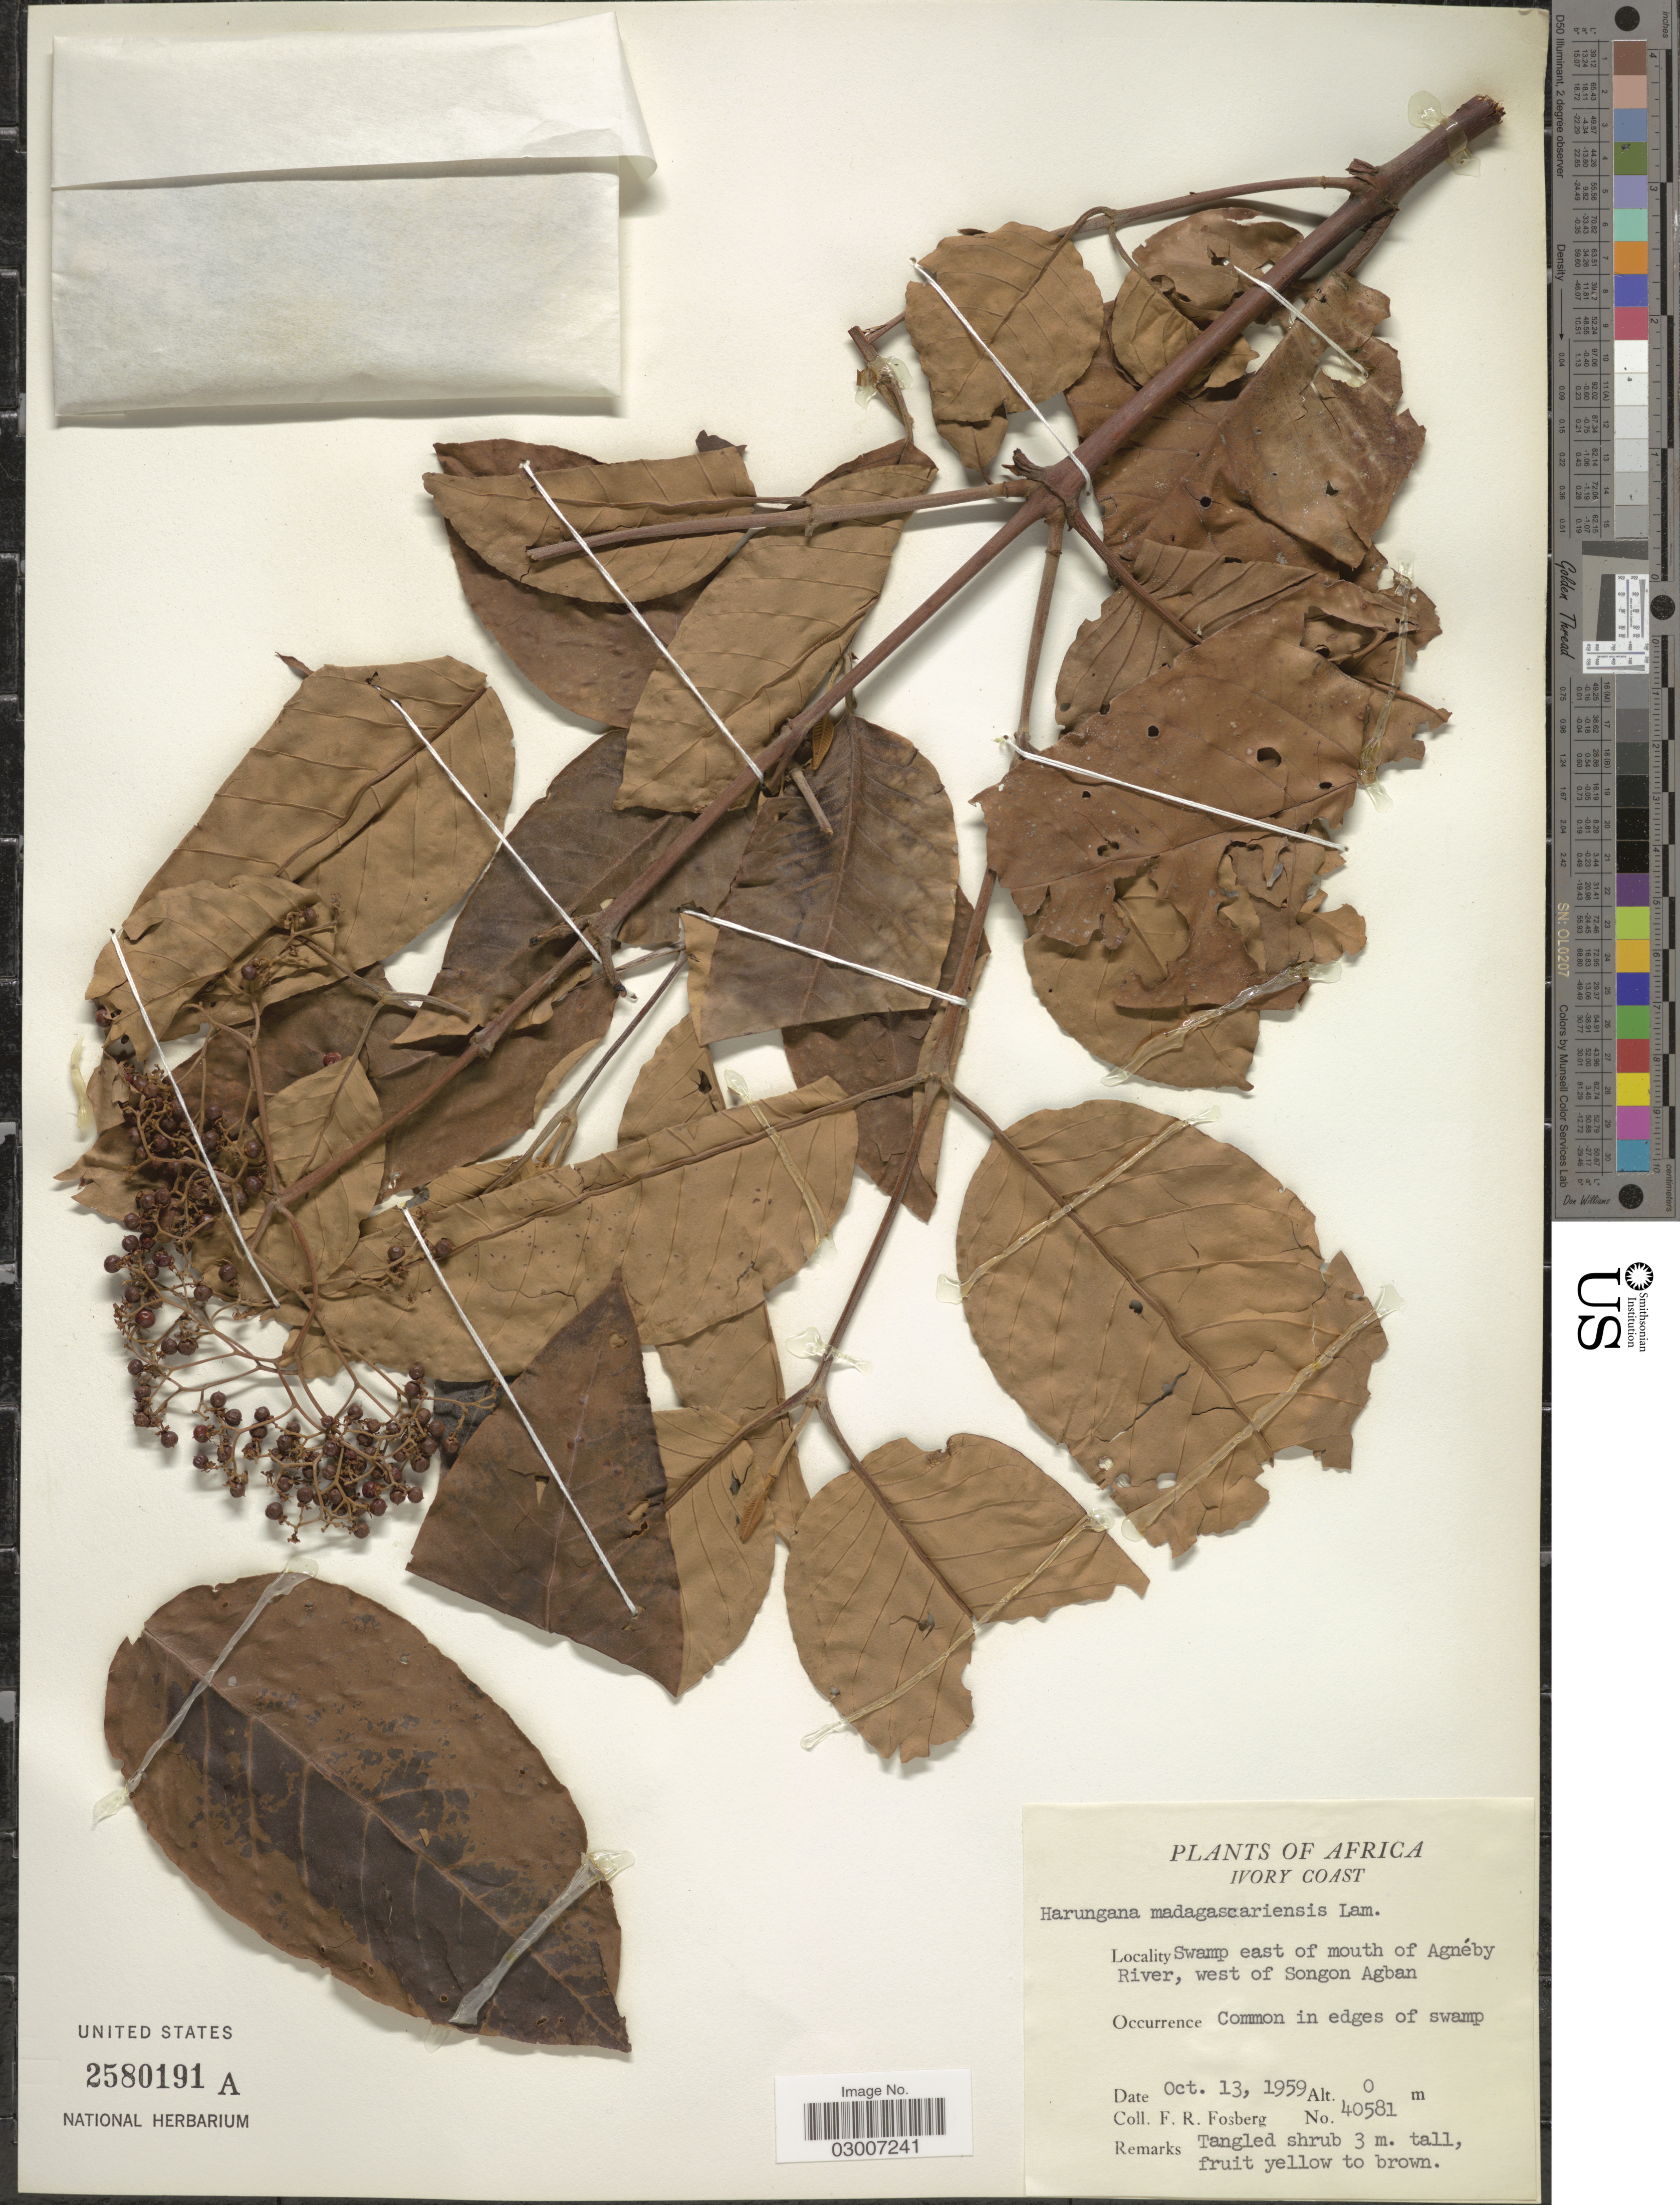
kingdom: Plantae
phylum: Tracheophyta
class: Magnoliopsida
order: Malpighiales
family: Hypericaceae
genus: Harungana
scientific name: Harungana madagascariensis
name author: Lam. ex Poir.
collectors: F. R. Fosberg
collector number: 40581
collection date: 1959-10-13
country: Ivory Coast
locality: Swamp east of mouth of Agnéby River, west of Songon Agban.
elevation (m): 0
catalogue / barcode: US 2580191A